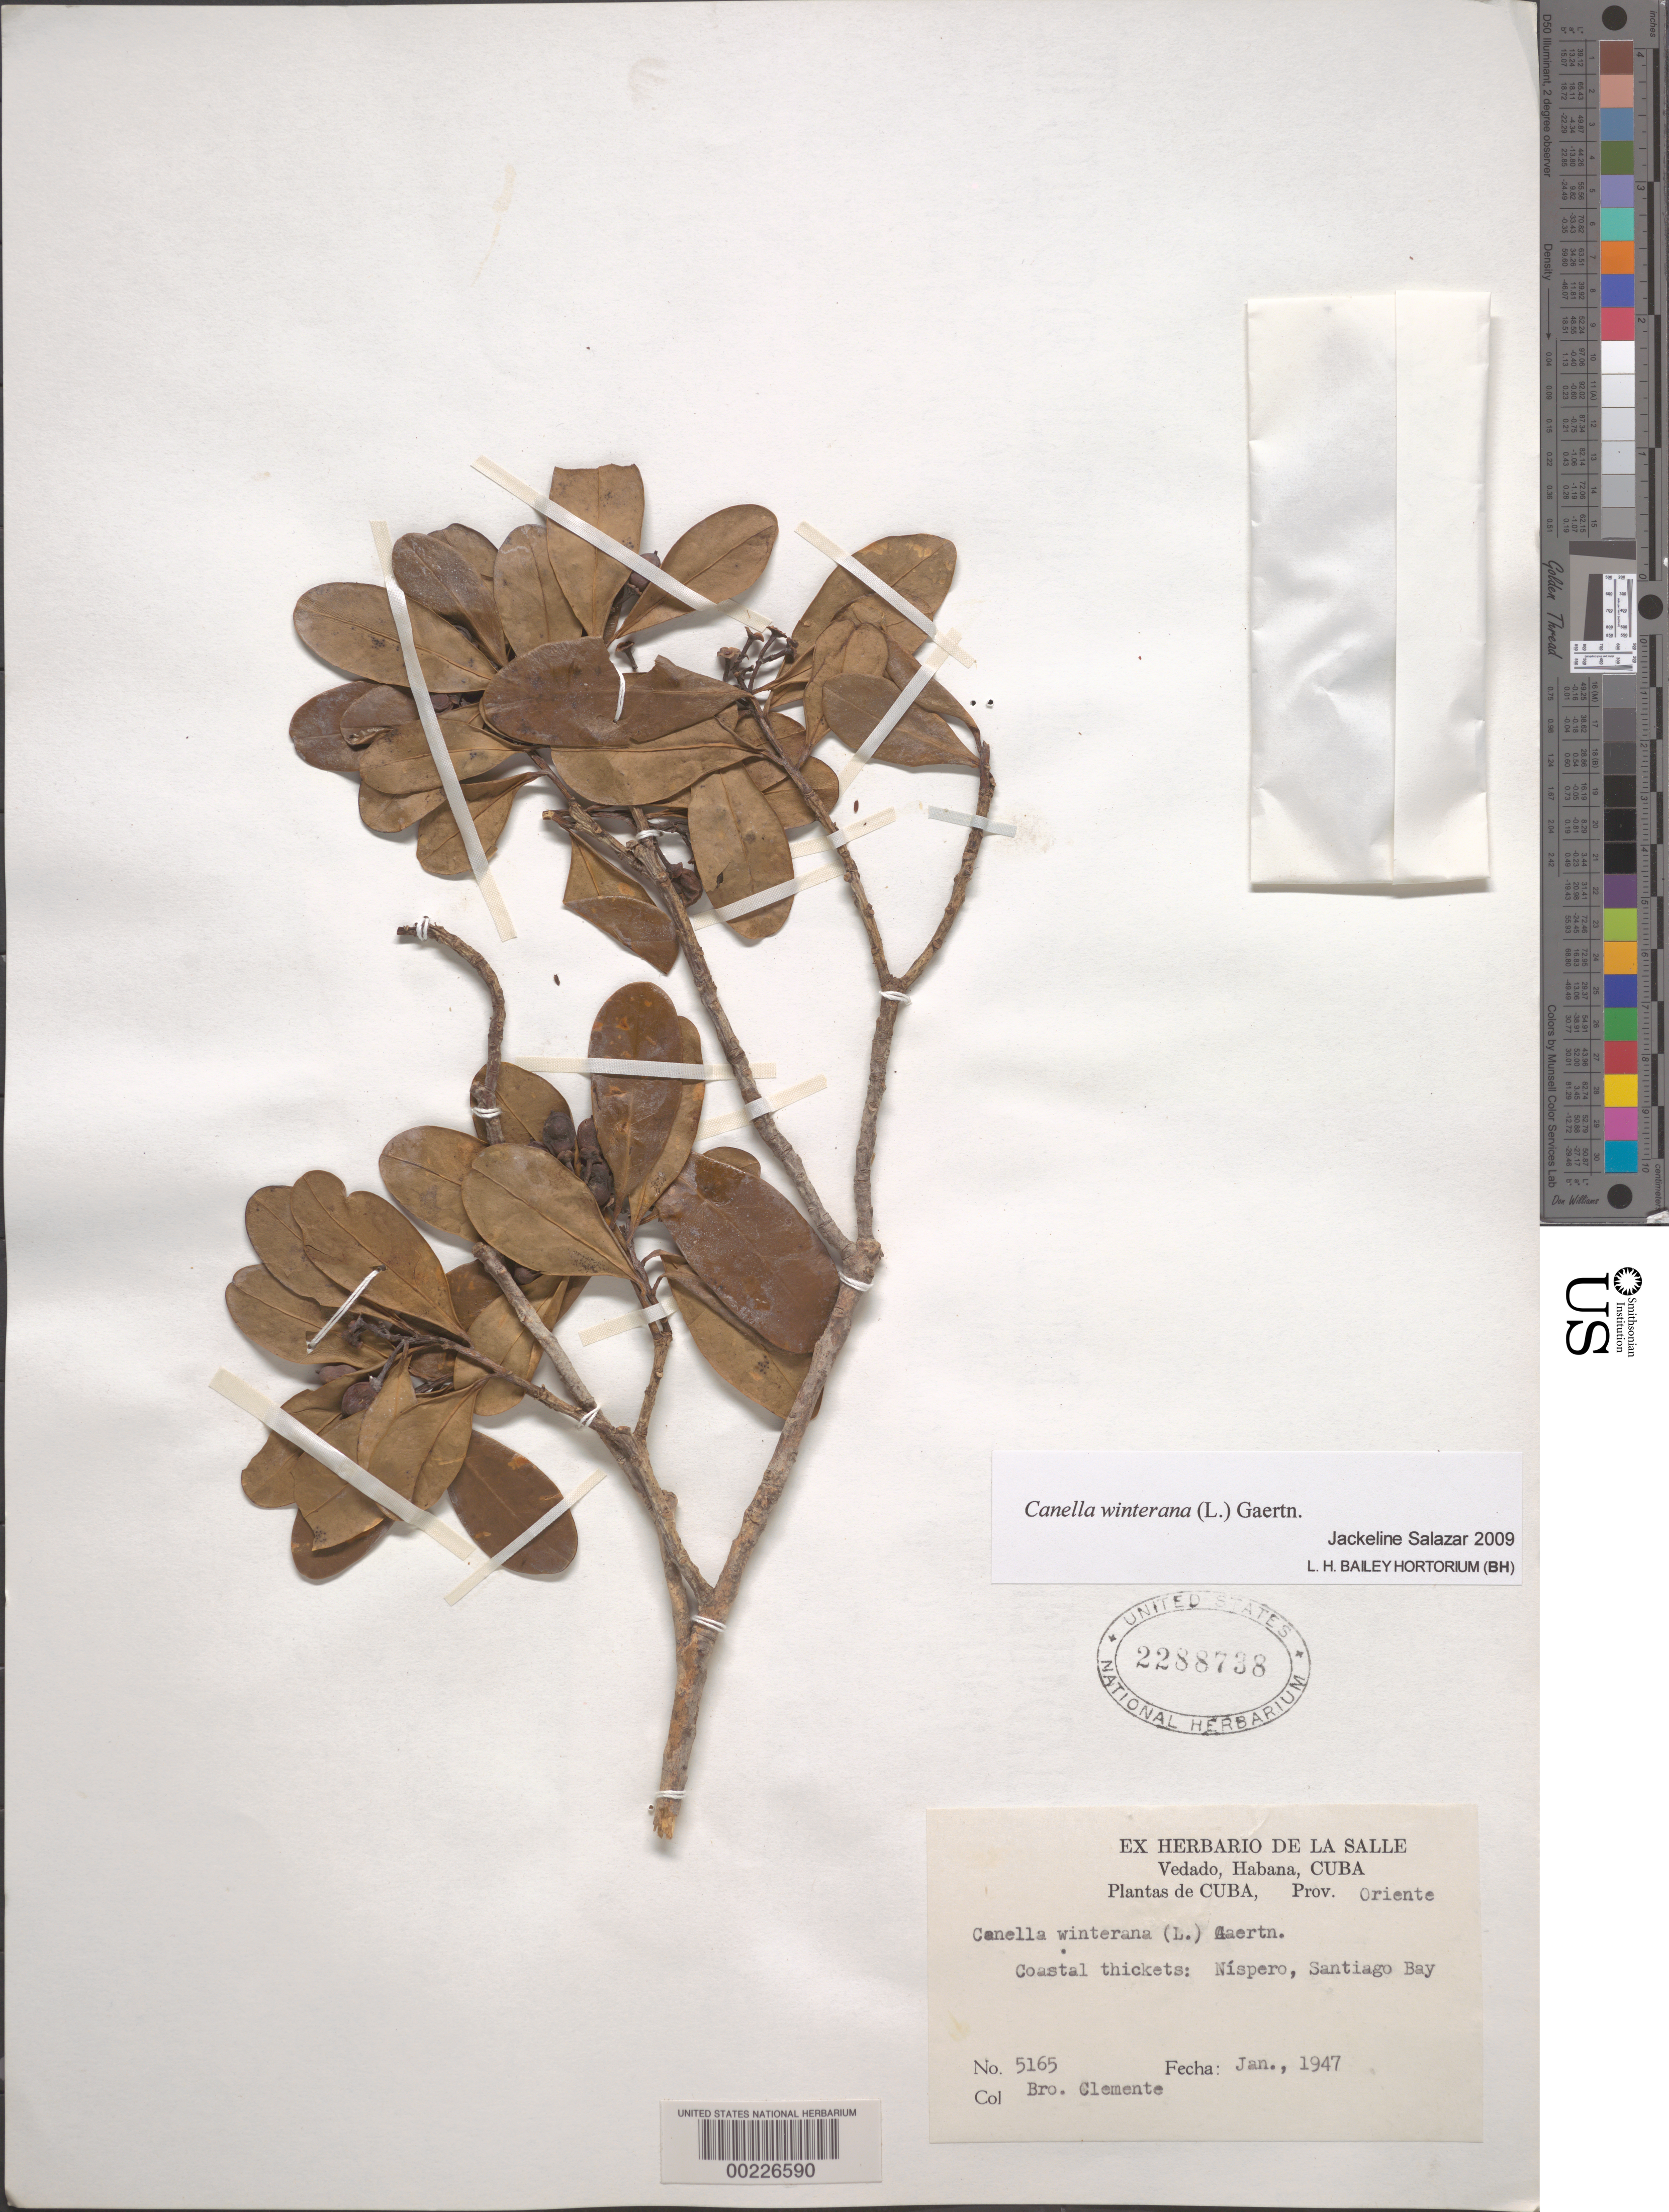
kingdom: Plantae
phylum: Tracheophyta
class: Magnoliopsida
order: Canellales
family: Canellaceae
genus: Canella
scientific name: Canella winterana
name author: (L.) Gaertn.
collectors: H. Clement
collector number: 5165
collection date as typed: Jan 1947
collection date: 1947-01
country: Cuba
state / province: La Habana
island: Greater Antilles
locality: Nispero, santiago bay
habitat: Coastal thickets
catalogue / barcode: US 2288738